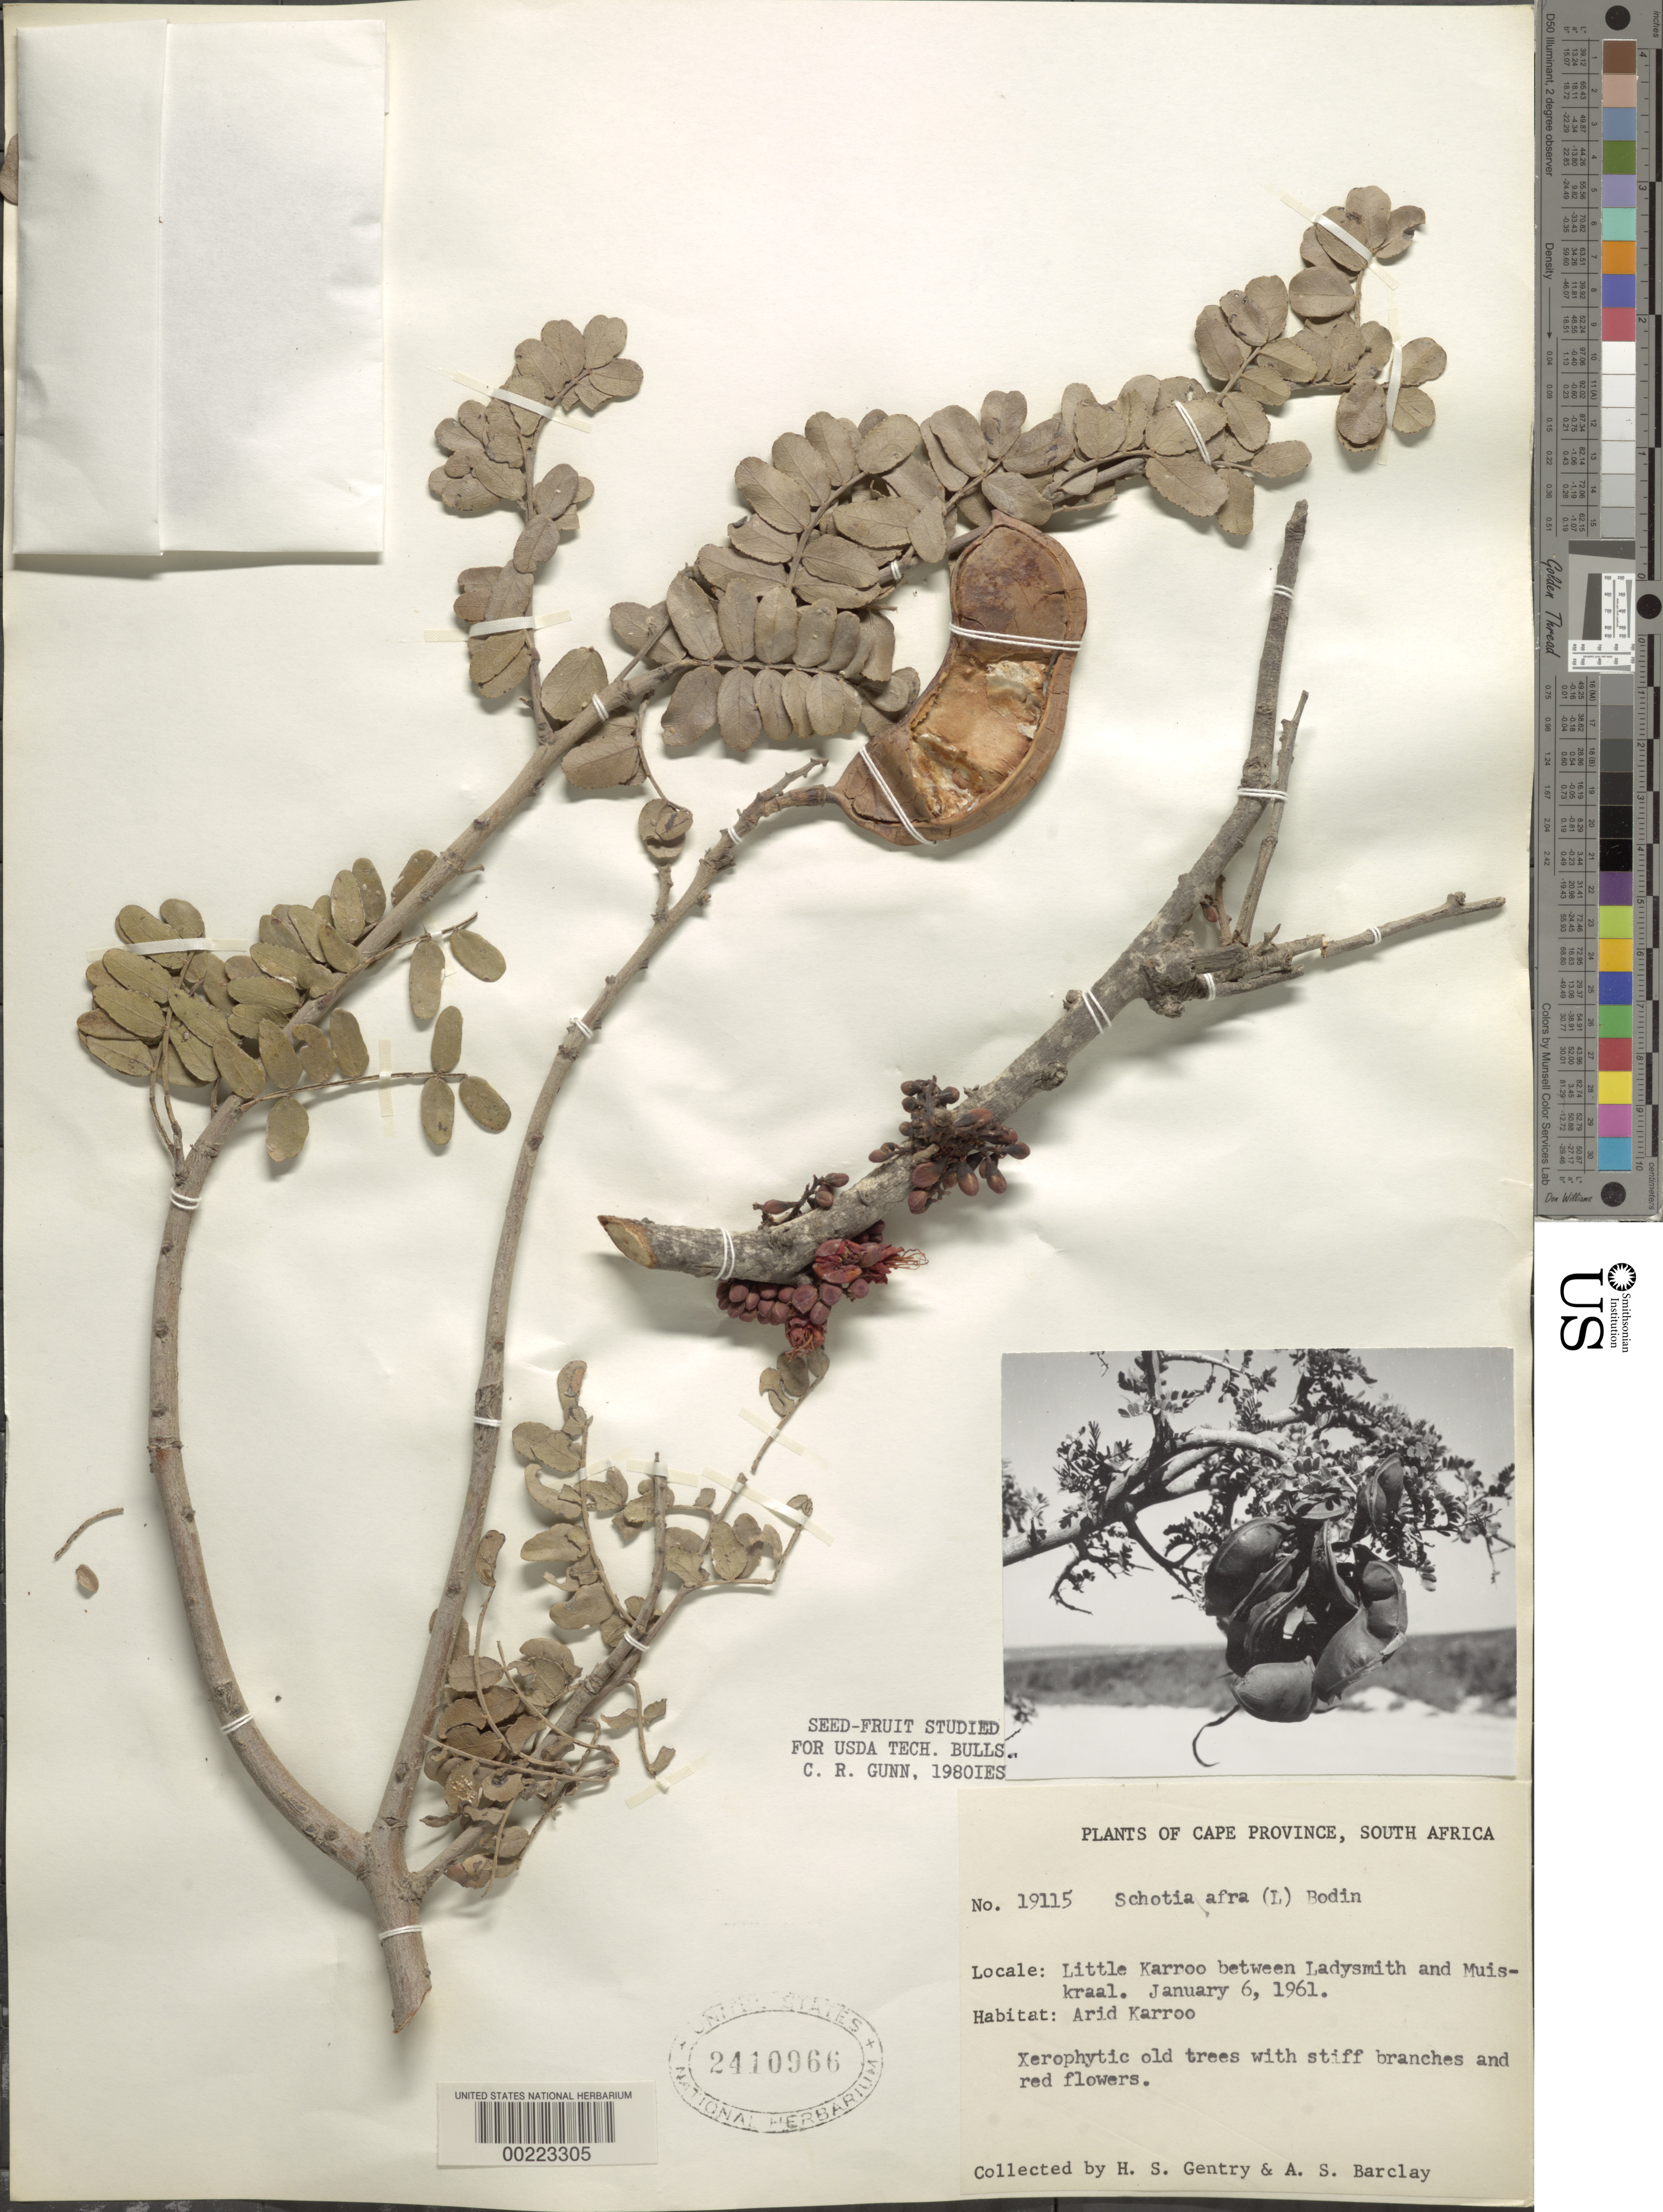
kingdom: Plantae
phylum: Tracheophyta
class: Magnoliopsida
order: Fabales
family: Fabaceae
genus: Schotia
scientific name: Schotia afra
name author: (Linn) Thunb.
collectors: H. S. Gentry & A. S. Barclay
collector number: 19115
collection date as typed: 06 Jan 1961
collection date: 1961-01-06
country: South Africa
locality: Little karroo between ladysmith and muiskraal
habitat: Arid karroo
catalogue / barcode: US 2410966